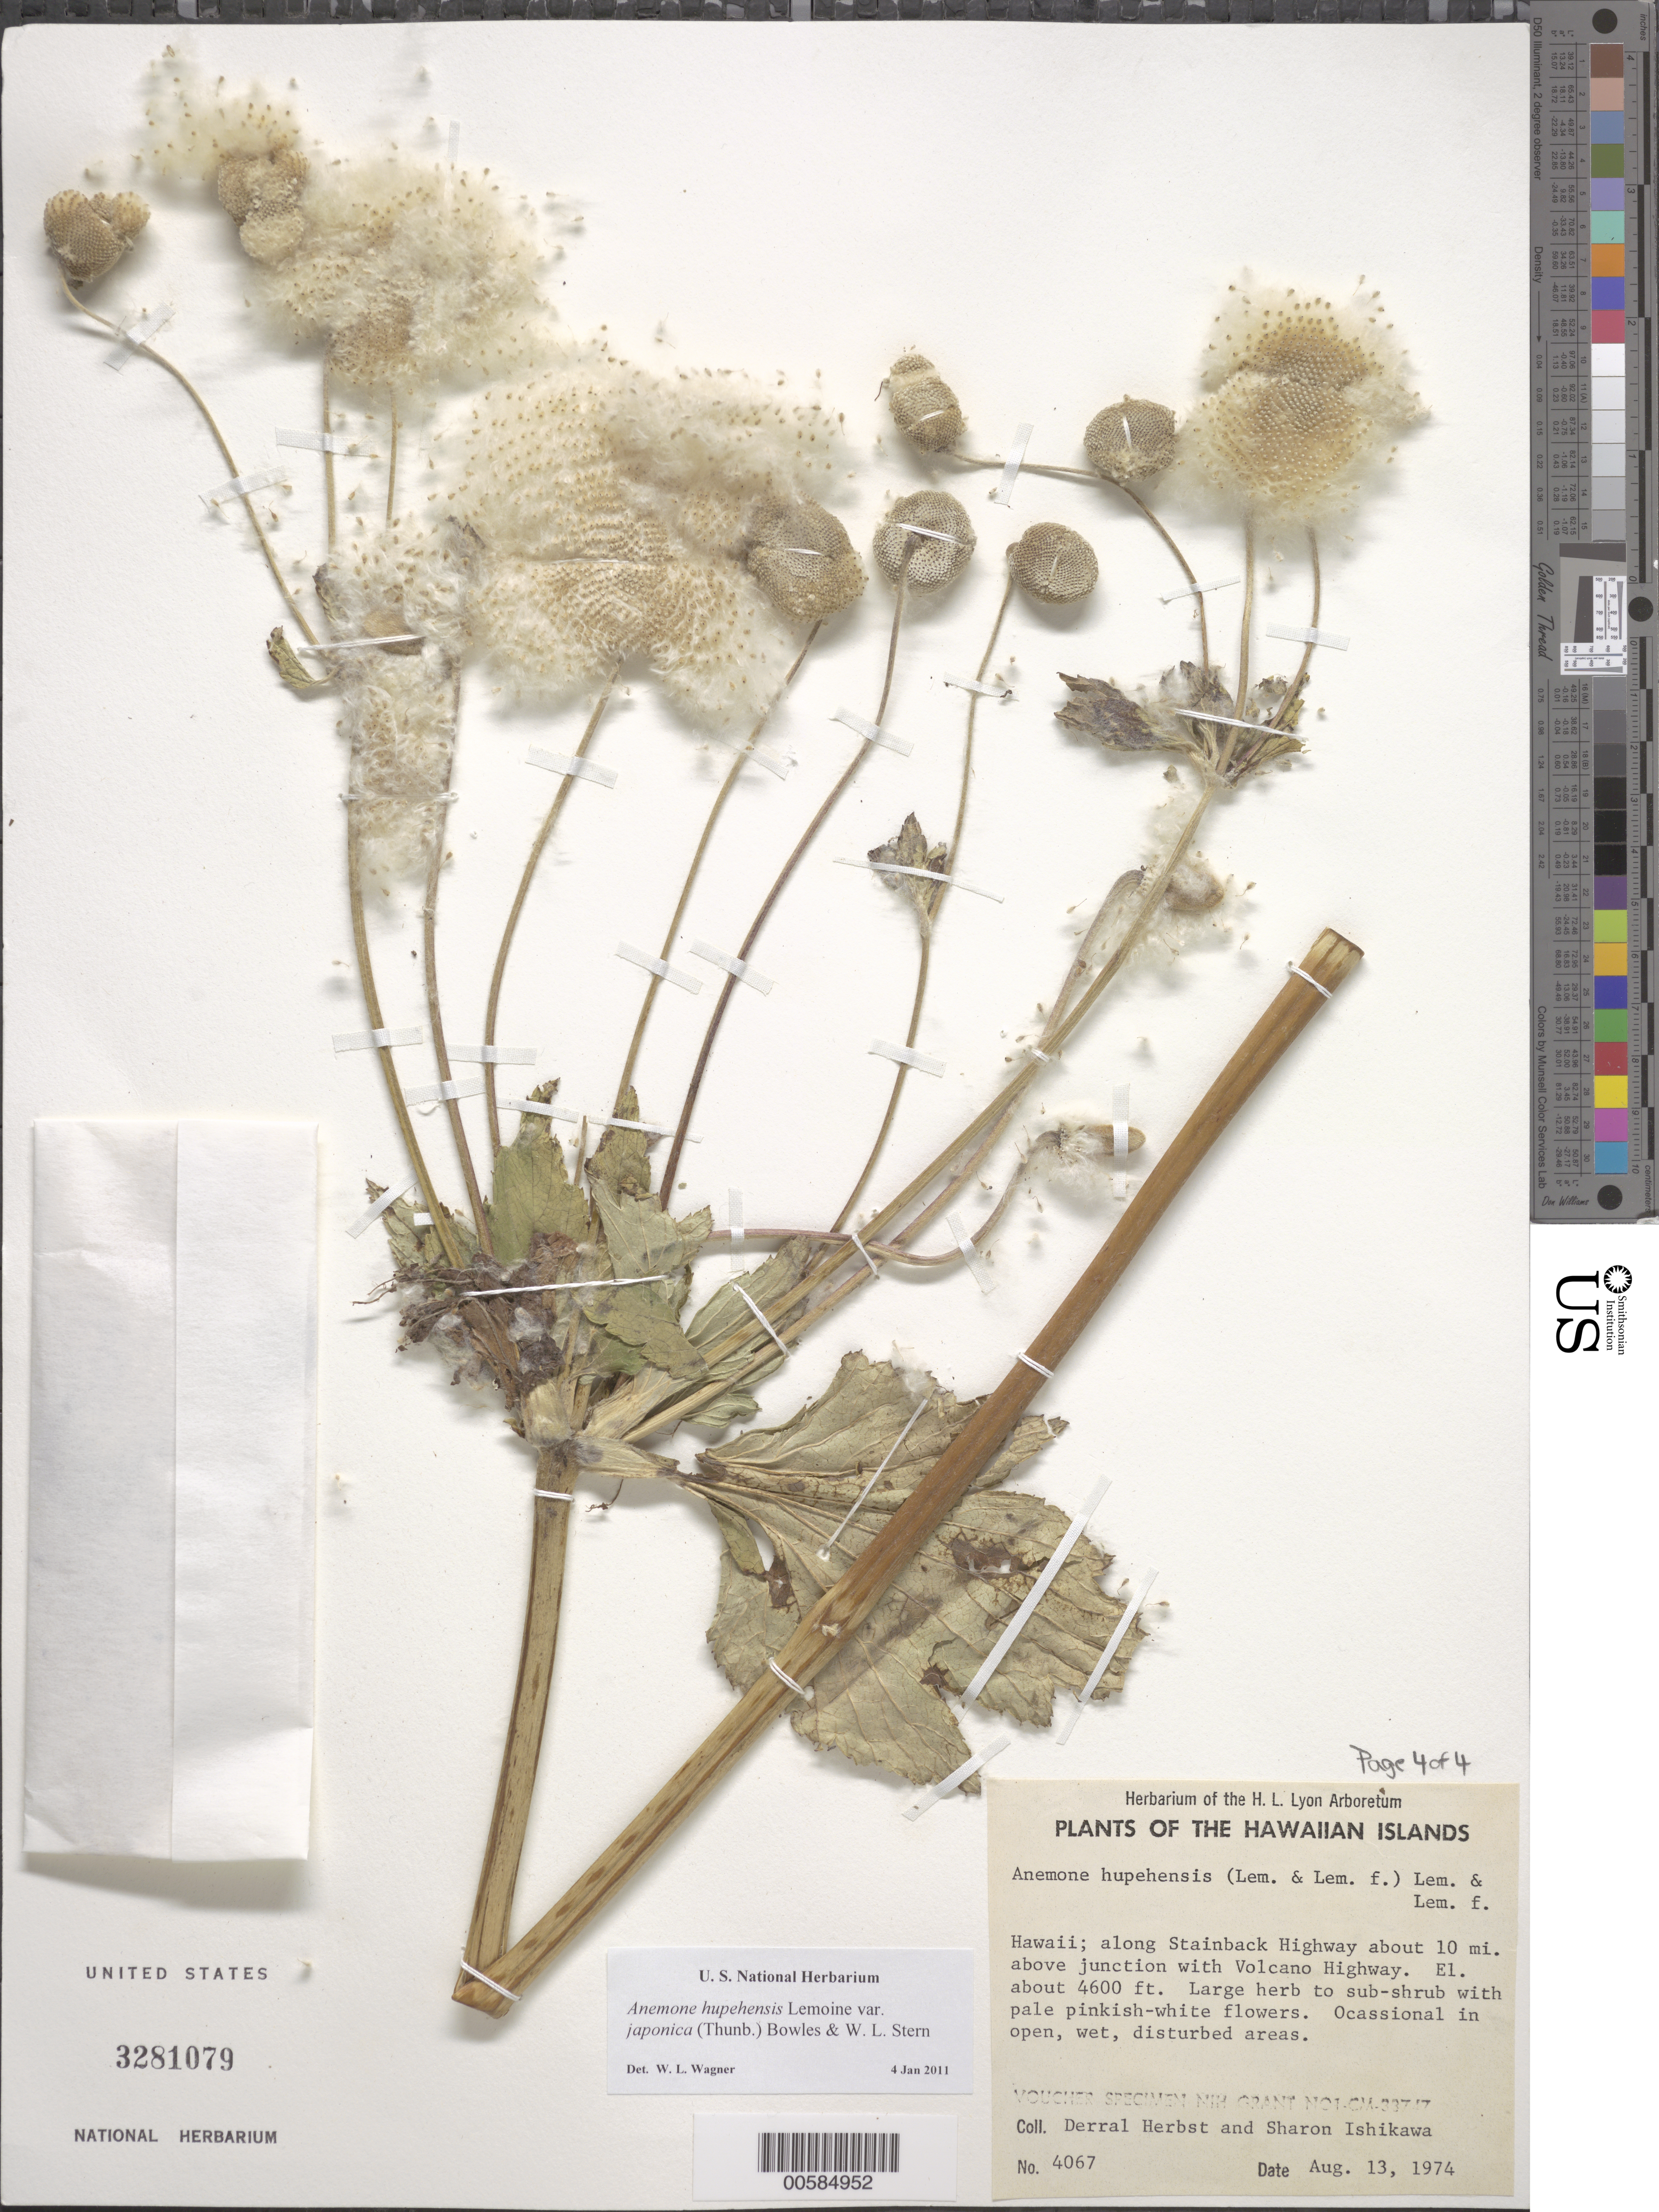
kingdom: Plantae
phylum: Tracheophyta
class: Magnoliopsida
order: Ranunculales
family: Ranunculaceae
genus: Anemone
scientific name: Anemone hupehensis var. japonica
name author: (Thunb.) Bowles & Stearn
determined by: Wagner, W. L., (BOT), Smithsonian Institution - National Museum of Natural History (UNITED STATES)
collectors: D. R. Herbst & S. Ishikawa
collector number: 4067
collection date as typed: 13 Aug 1974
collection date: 1974-08-13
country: United States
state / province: Hawaii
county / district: Hawaii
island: Hawaii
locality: Along Stainback Hwy ca 10 mi above jct with Volcano Hwy.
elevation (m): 1402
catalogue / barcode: US 3281079